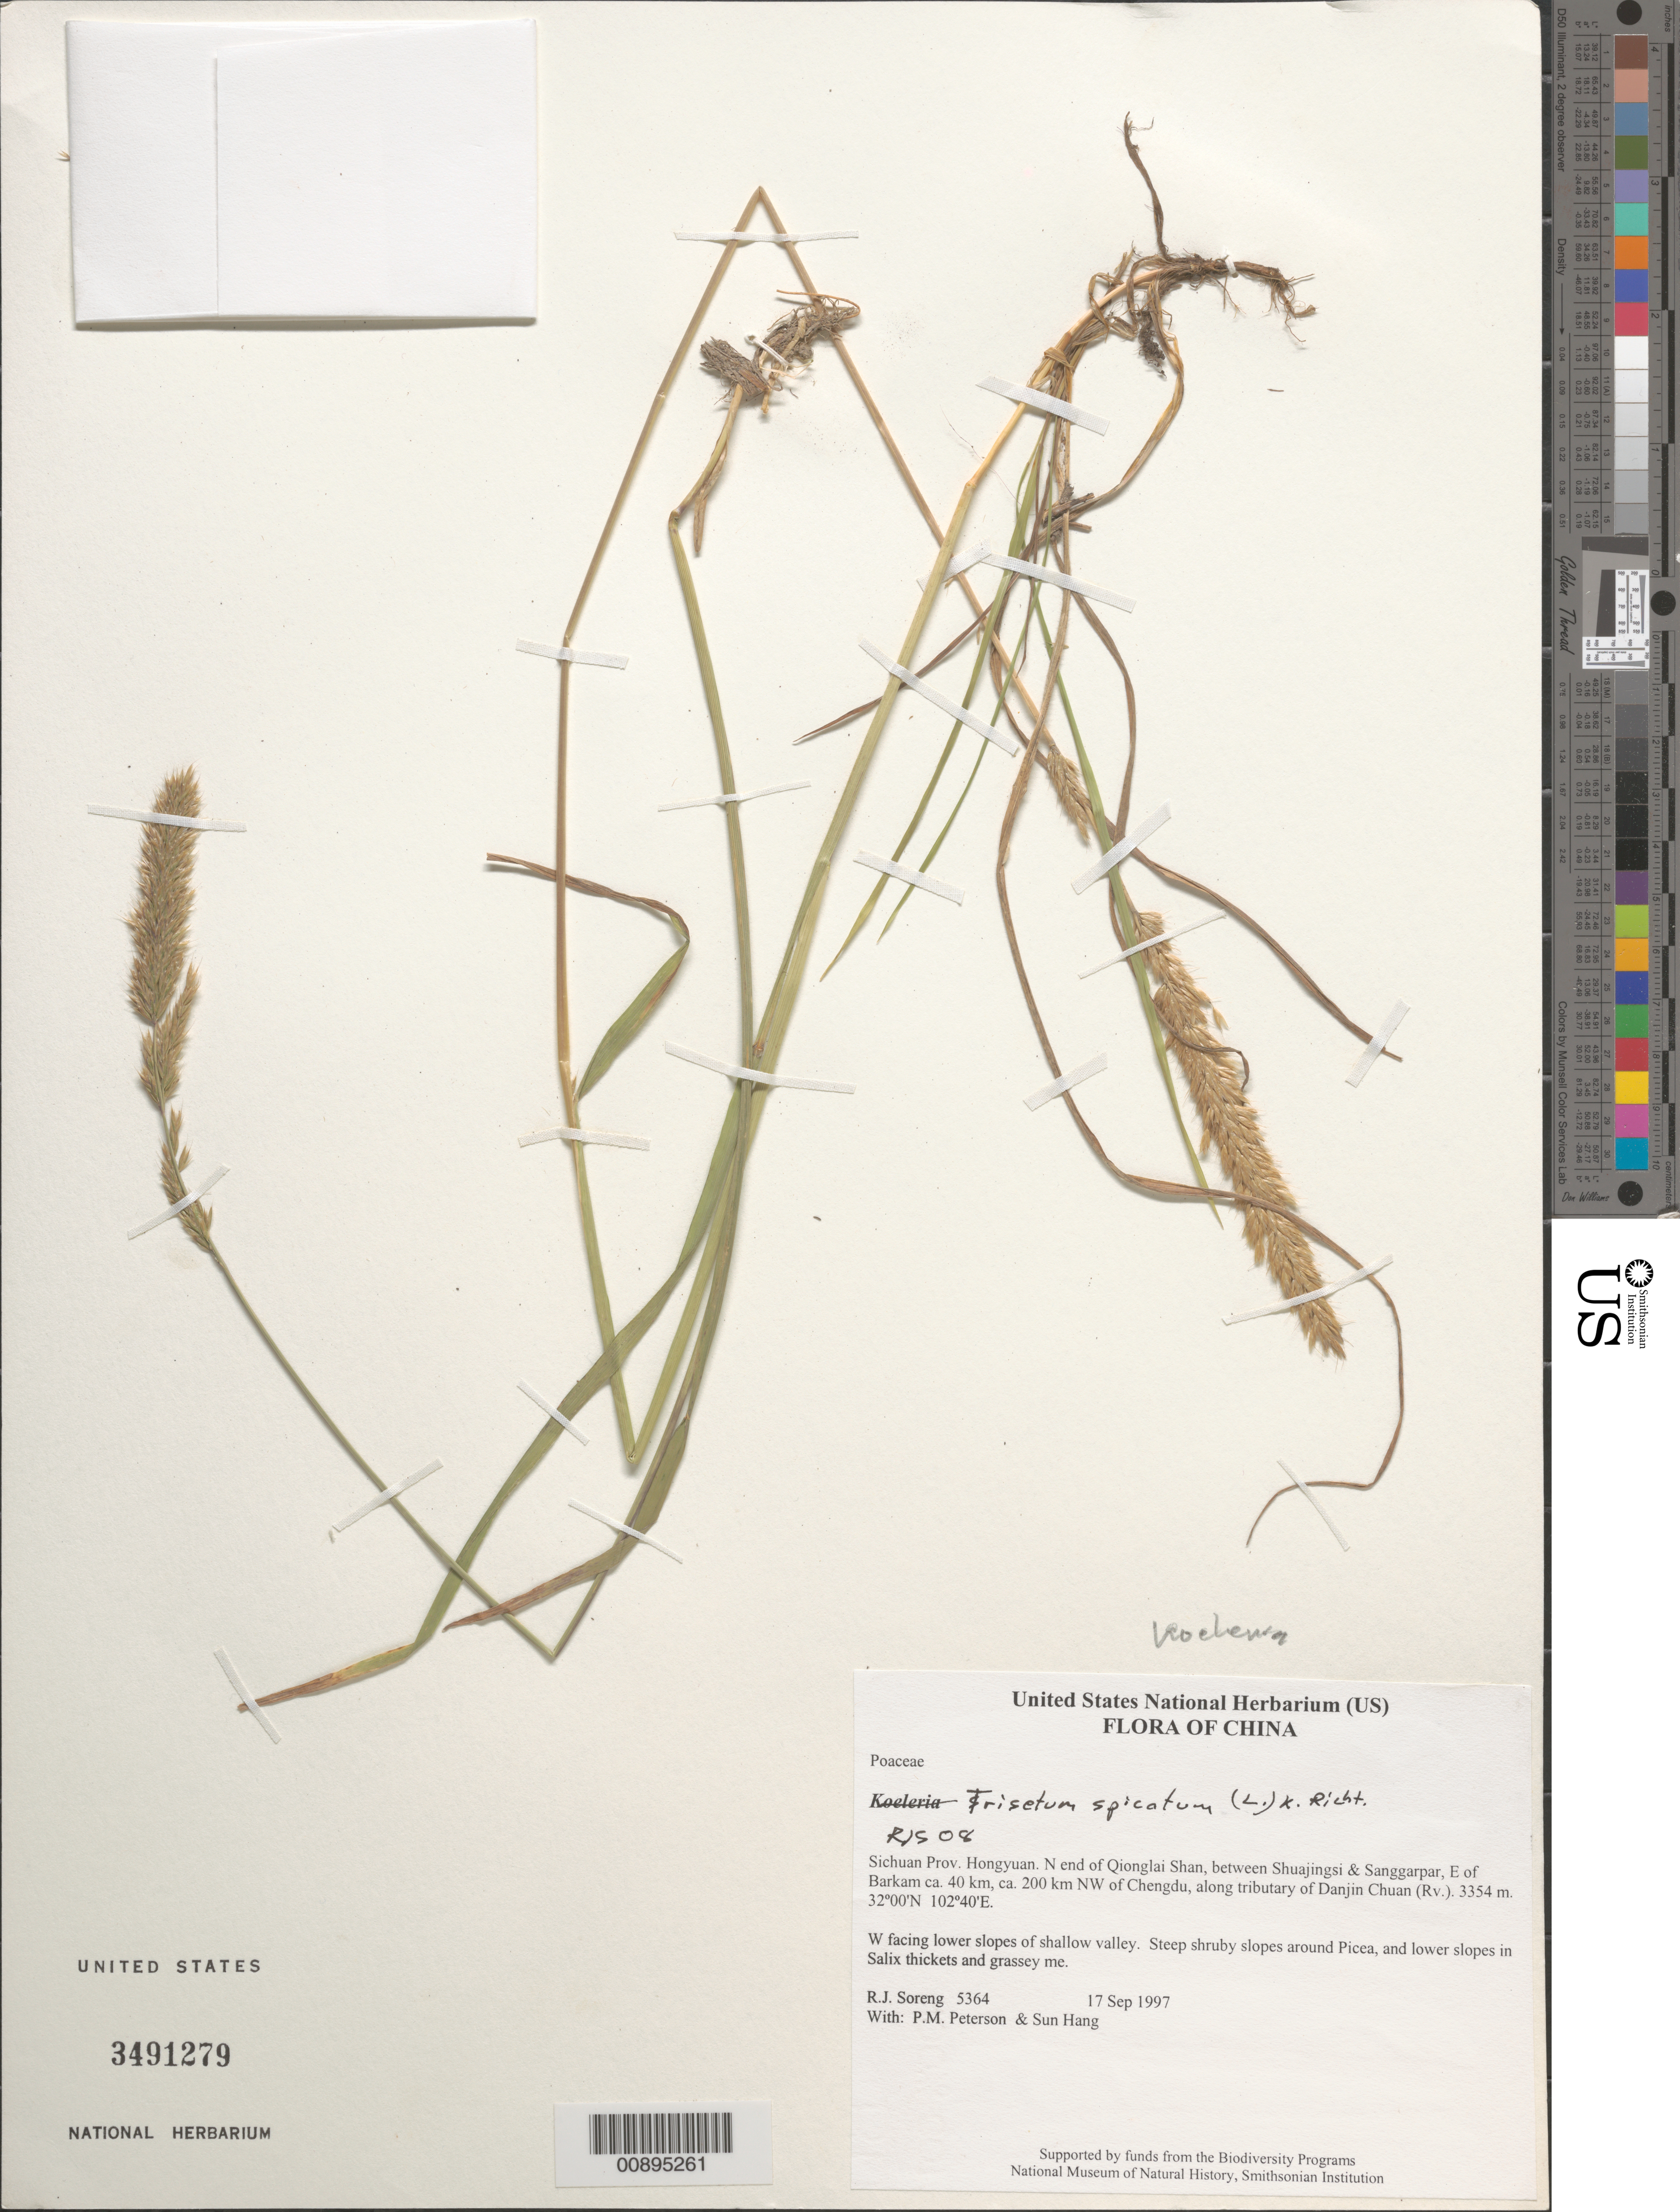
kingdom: Plantae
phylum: Tracheophyta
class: Liliopsida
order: Poales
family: Poaceae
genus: Koeleria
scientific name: Koeleria spicata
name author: (L.) Barberá et al.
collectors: R. J. Soreng, P. M. Peterson & Sun Hang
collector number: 5364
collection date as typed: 17 Sep 1997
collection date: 1997-09-17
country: China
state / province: Sichuan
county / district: Hongyuan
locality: N end of Qionglai Shan, between Shuajingsi & Sanggarpar, E of Barkam ca. 40 km, ca. 200 km NW of Chengdu, along tributary of Danjin Chuan (Rv.).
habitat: W facing lower slopes of shallow valley. Steep shruby slopes around Picea, and lower slopes in Salix thickets and grassey me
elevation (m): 3354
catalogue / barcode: US 3491279